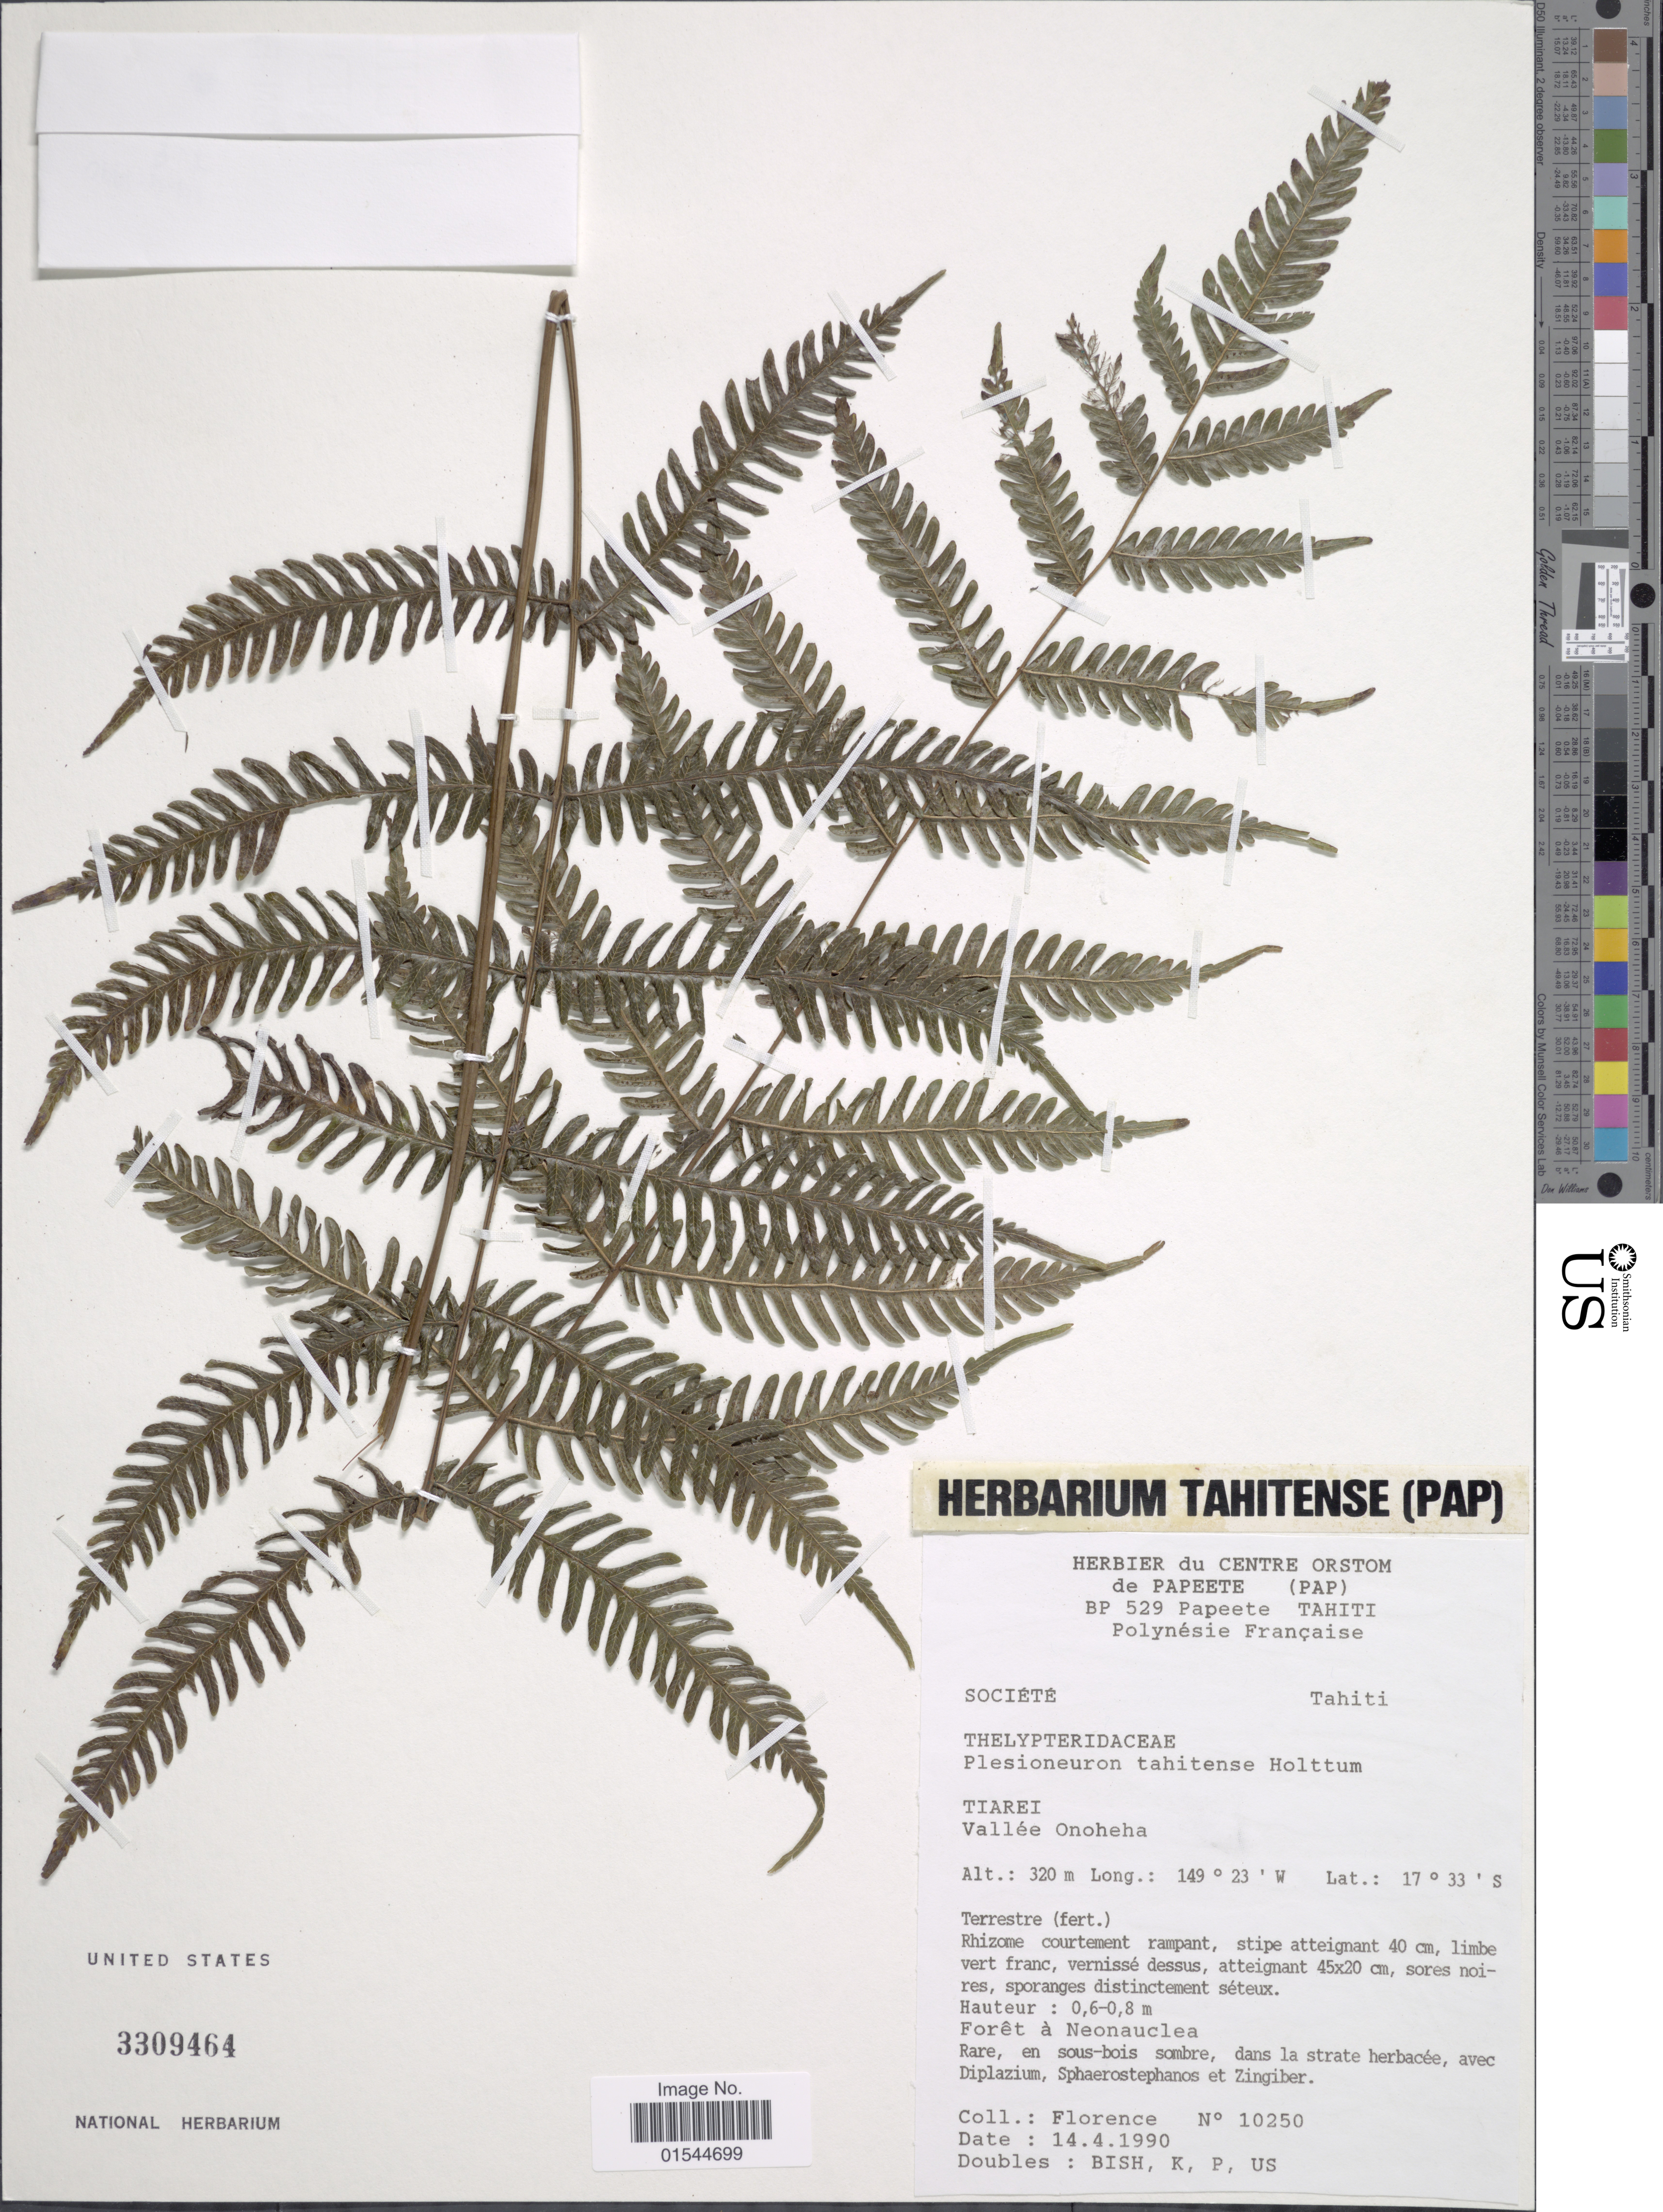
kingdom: Plantae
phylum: Tracheophyta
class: Polypodiopsida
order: Polypodiales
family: Thelypteridaceae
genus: Plesioneuron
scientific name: Plesioneuron marquesicum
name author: Holttum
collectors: -. Florence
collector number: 10250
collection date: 1990-04-14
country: French Polynesia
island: Tahiti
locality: Societe, Tahiti, Tiarei, Valle Onoheha, Foret a Neonauclea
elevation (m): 320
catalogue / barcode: US 3309464